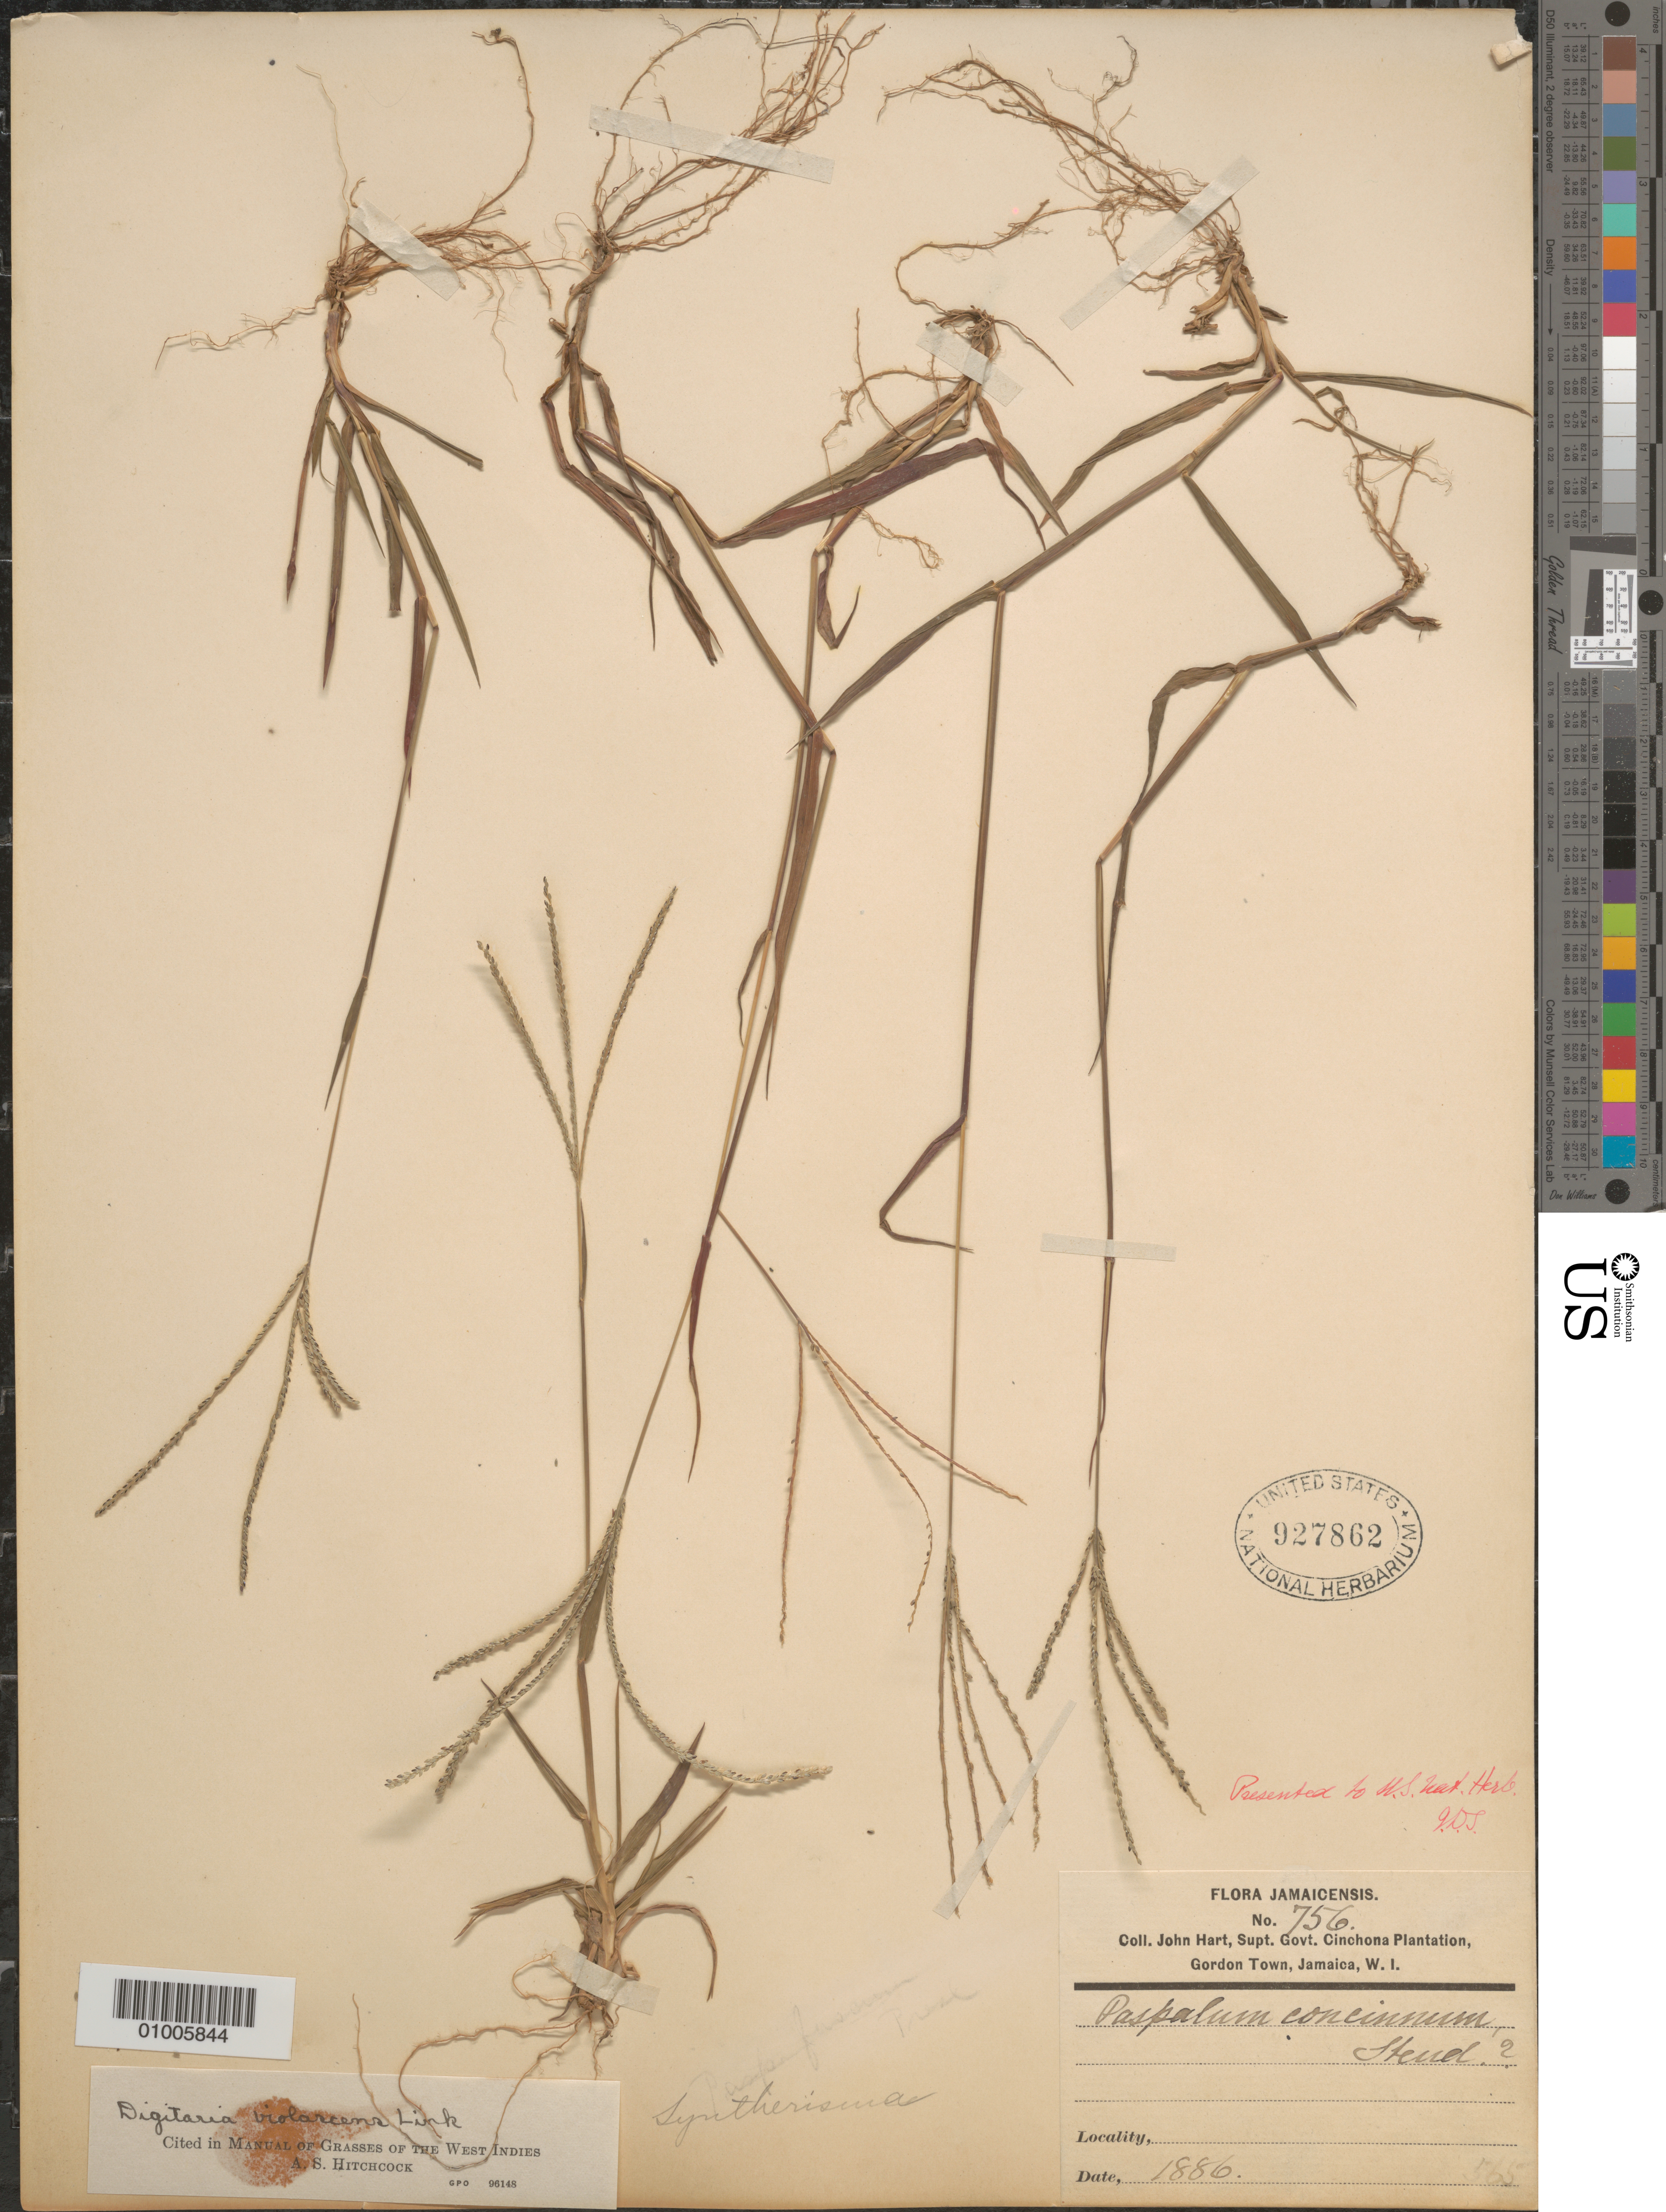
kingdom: Plantae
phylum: Tracheophyta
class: Liliopsida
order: Poales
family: Poaceae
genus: Digitaria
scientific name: Digitaria violascens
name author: Link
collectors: J. Hart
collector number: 756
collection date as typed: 1886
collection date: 1886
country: Jamaica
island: Jamaica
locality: Gordon Town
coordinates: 0 N, 0 E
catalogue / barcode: US 927862